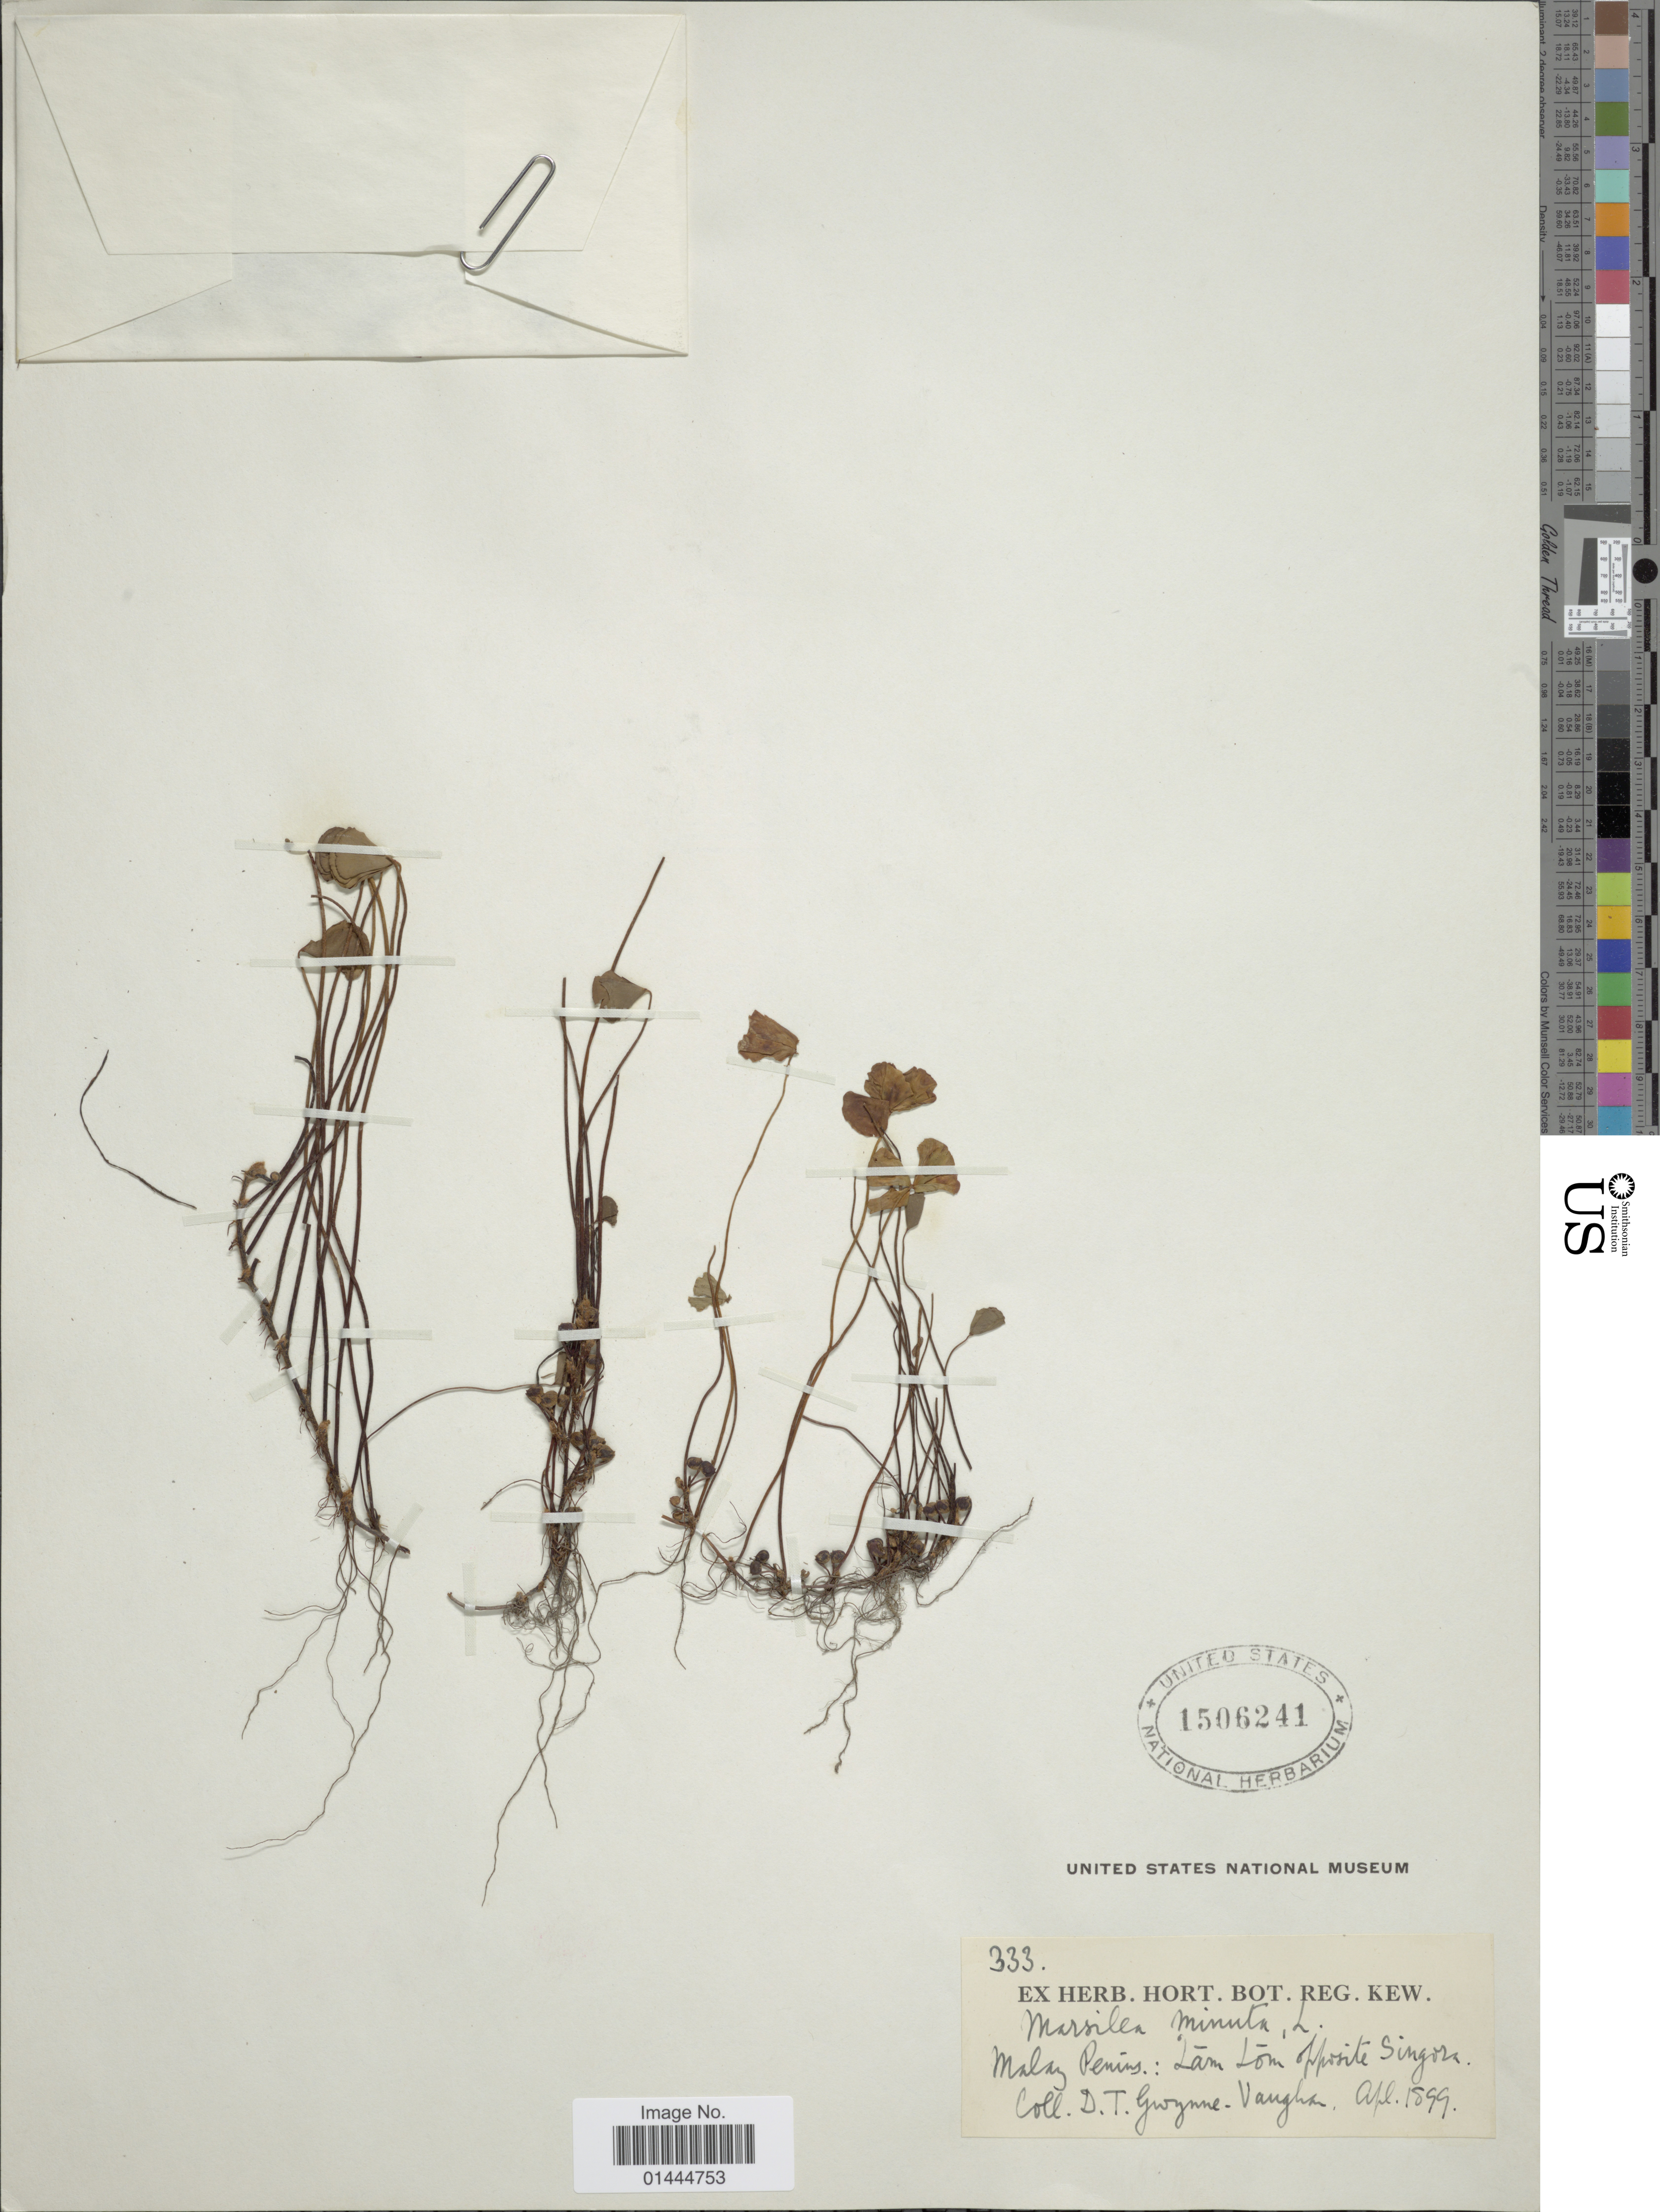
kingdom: Plantae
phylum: Tracheophyta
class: Polypodiopsida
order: Salviniales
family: Marsileaceae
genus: Marsilea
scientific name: Marsilea crenata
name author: C. Presl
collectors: D. Gwynne-Vaughan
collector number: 333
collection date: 1899-04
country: Thailand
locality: Malay Penins.: La Lom opposie Singora. [interpreted]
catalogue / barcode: US 1506241